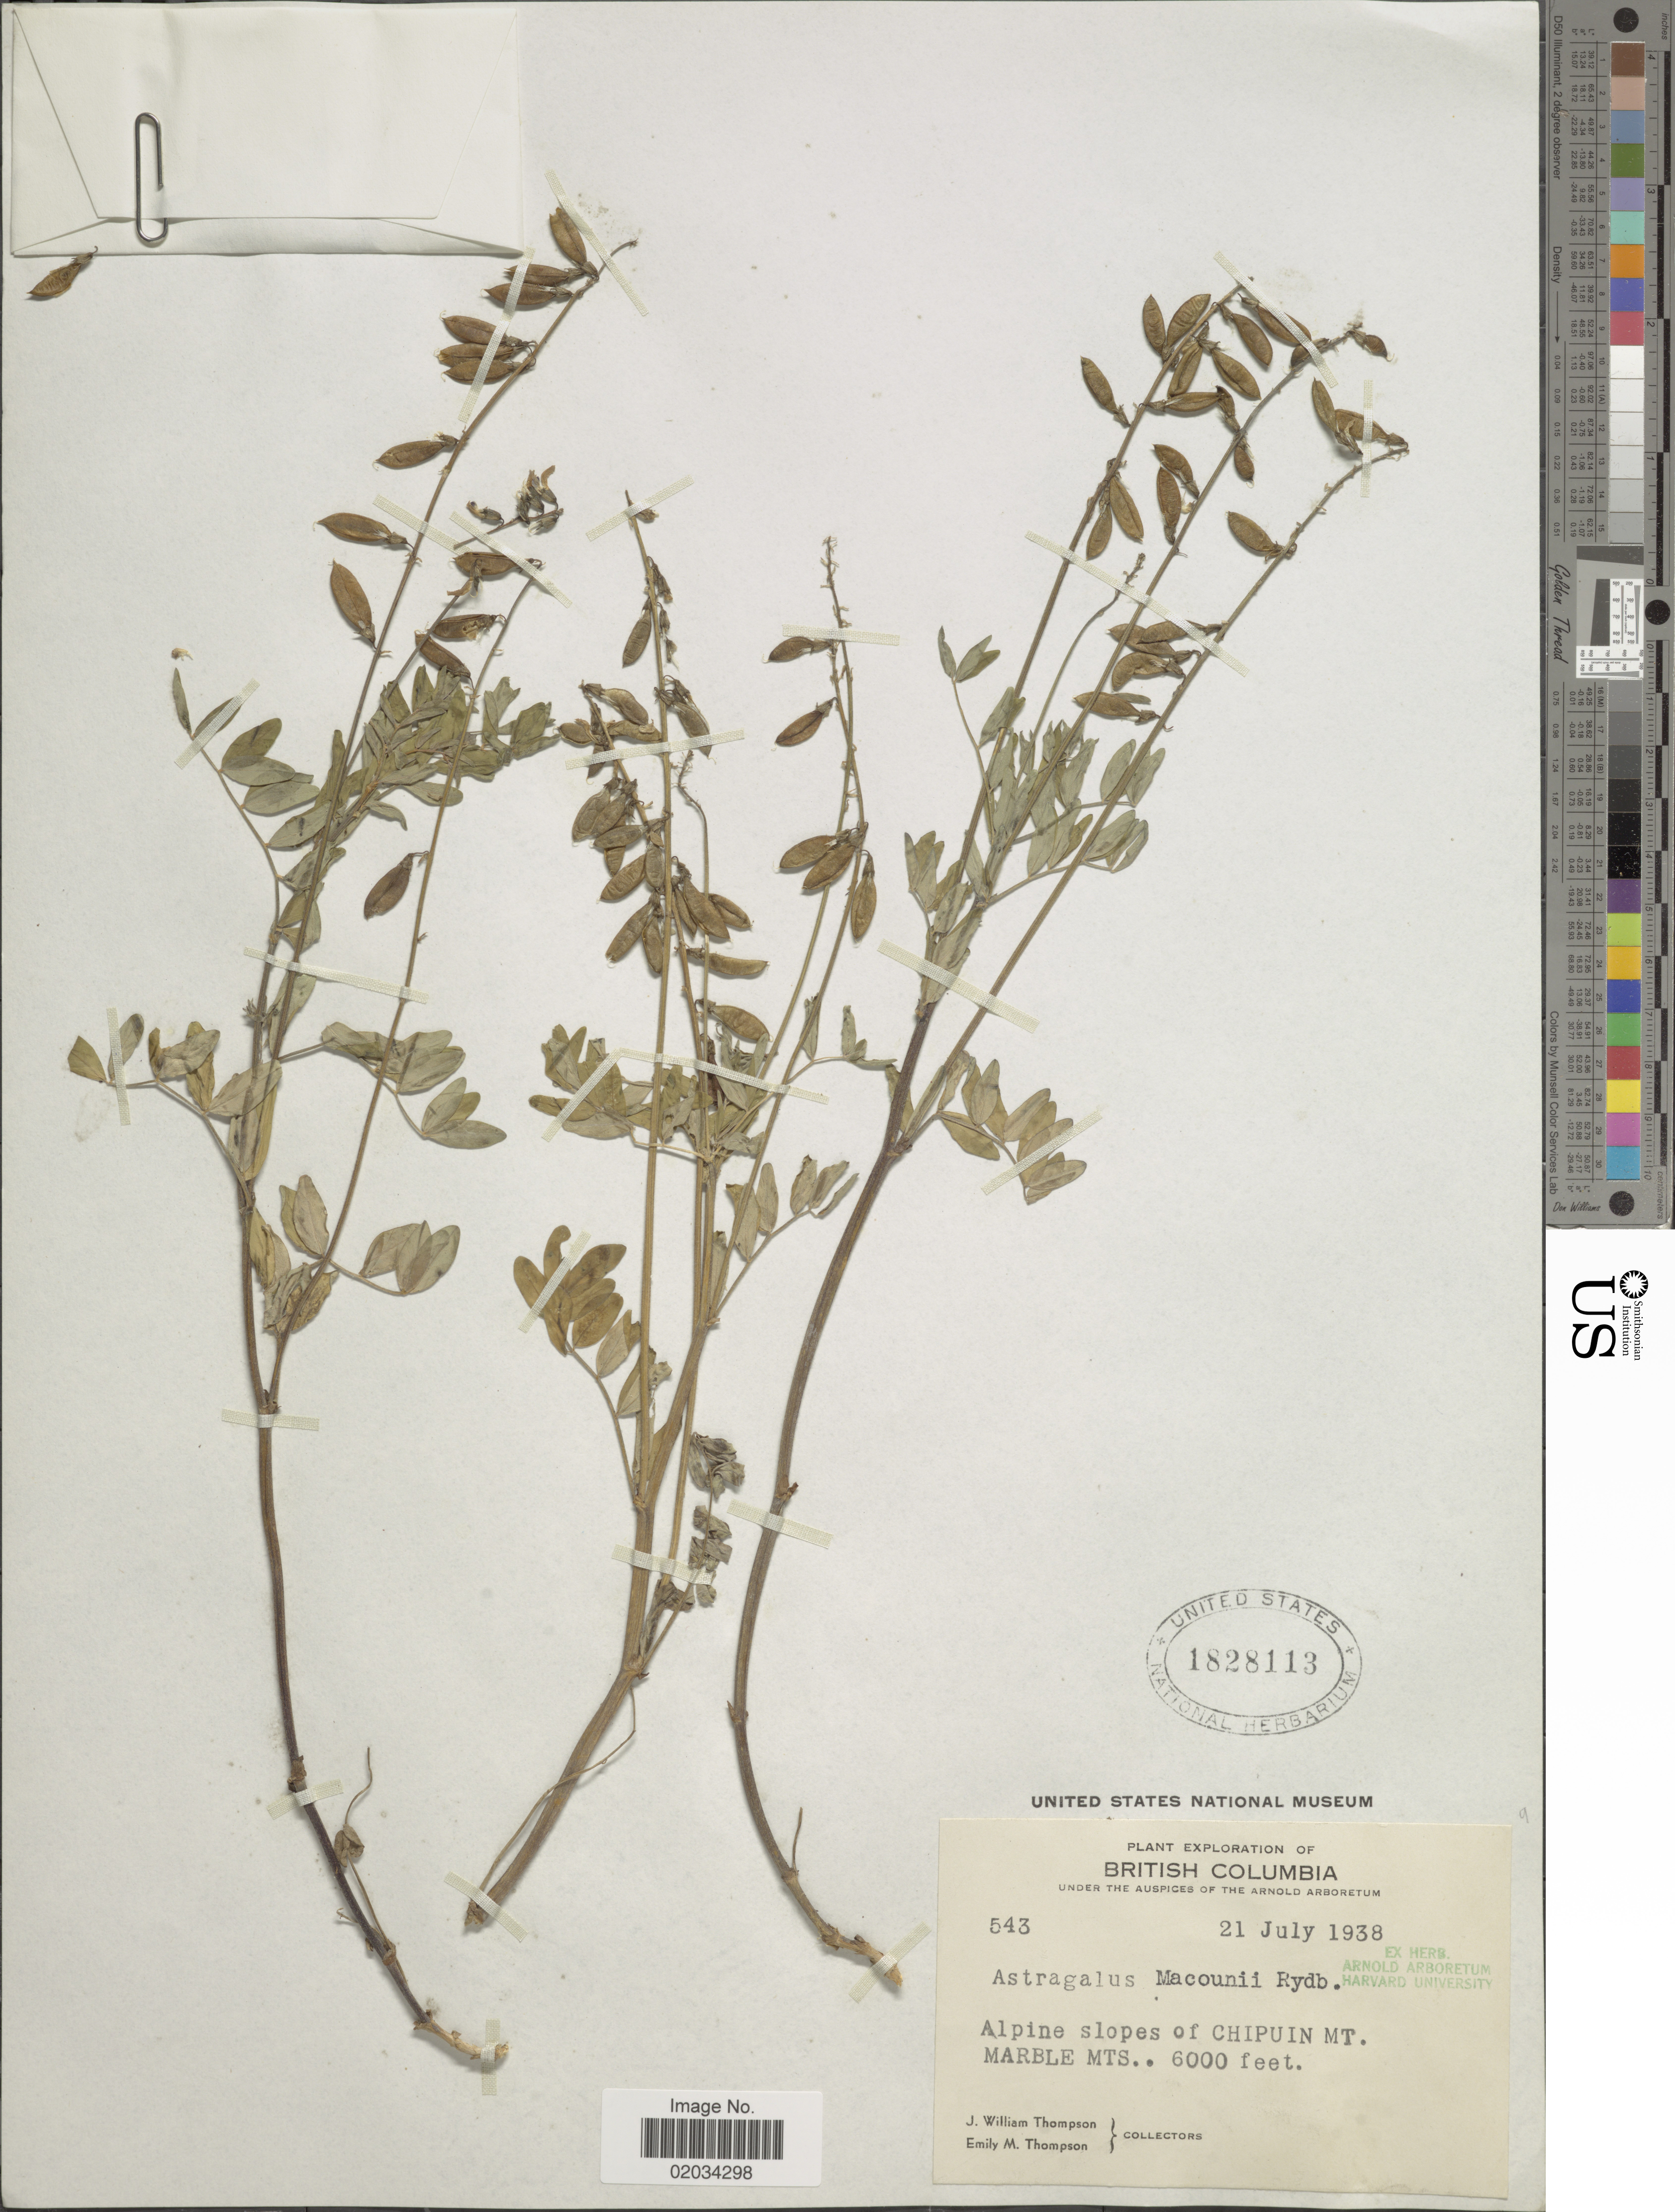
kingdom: Plantae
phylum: Tracheophyta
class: Magnoliopsida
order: Fabales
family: Fabaceae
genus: Astragalus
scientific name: Astragalus robbinsii var. minor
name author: (Hook.) Barneby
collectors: J. W. Thompson & E. M. Thompson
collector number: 543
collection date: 1938-07-21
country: Canada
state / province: British Columbia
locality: Alpine slopes of Chipuin Mt., Marble Mts.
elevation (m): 1829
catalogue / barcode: US 1828113